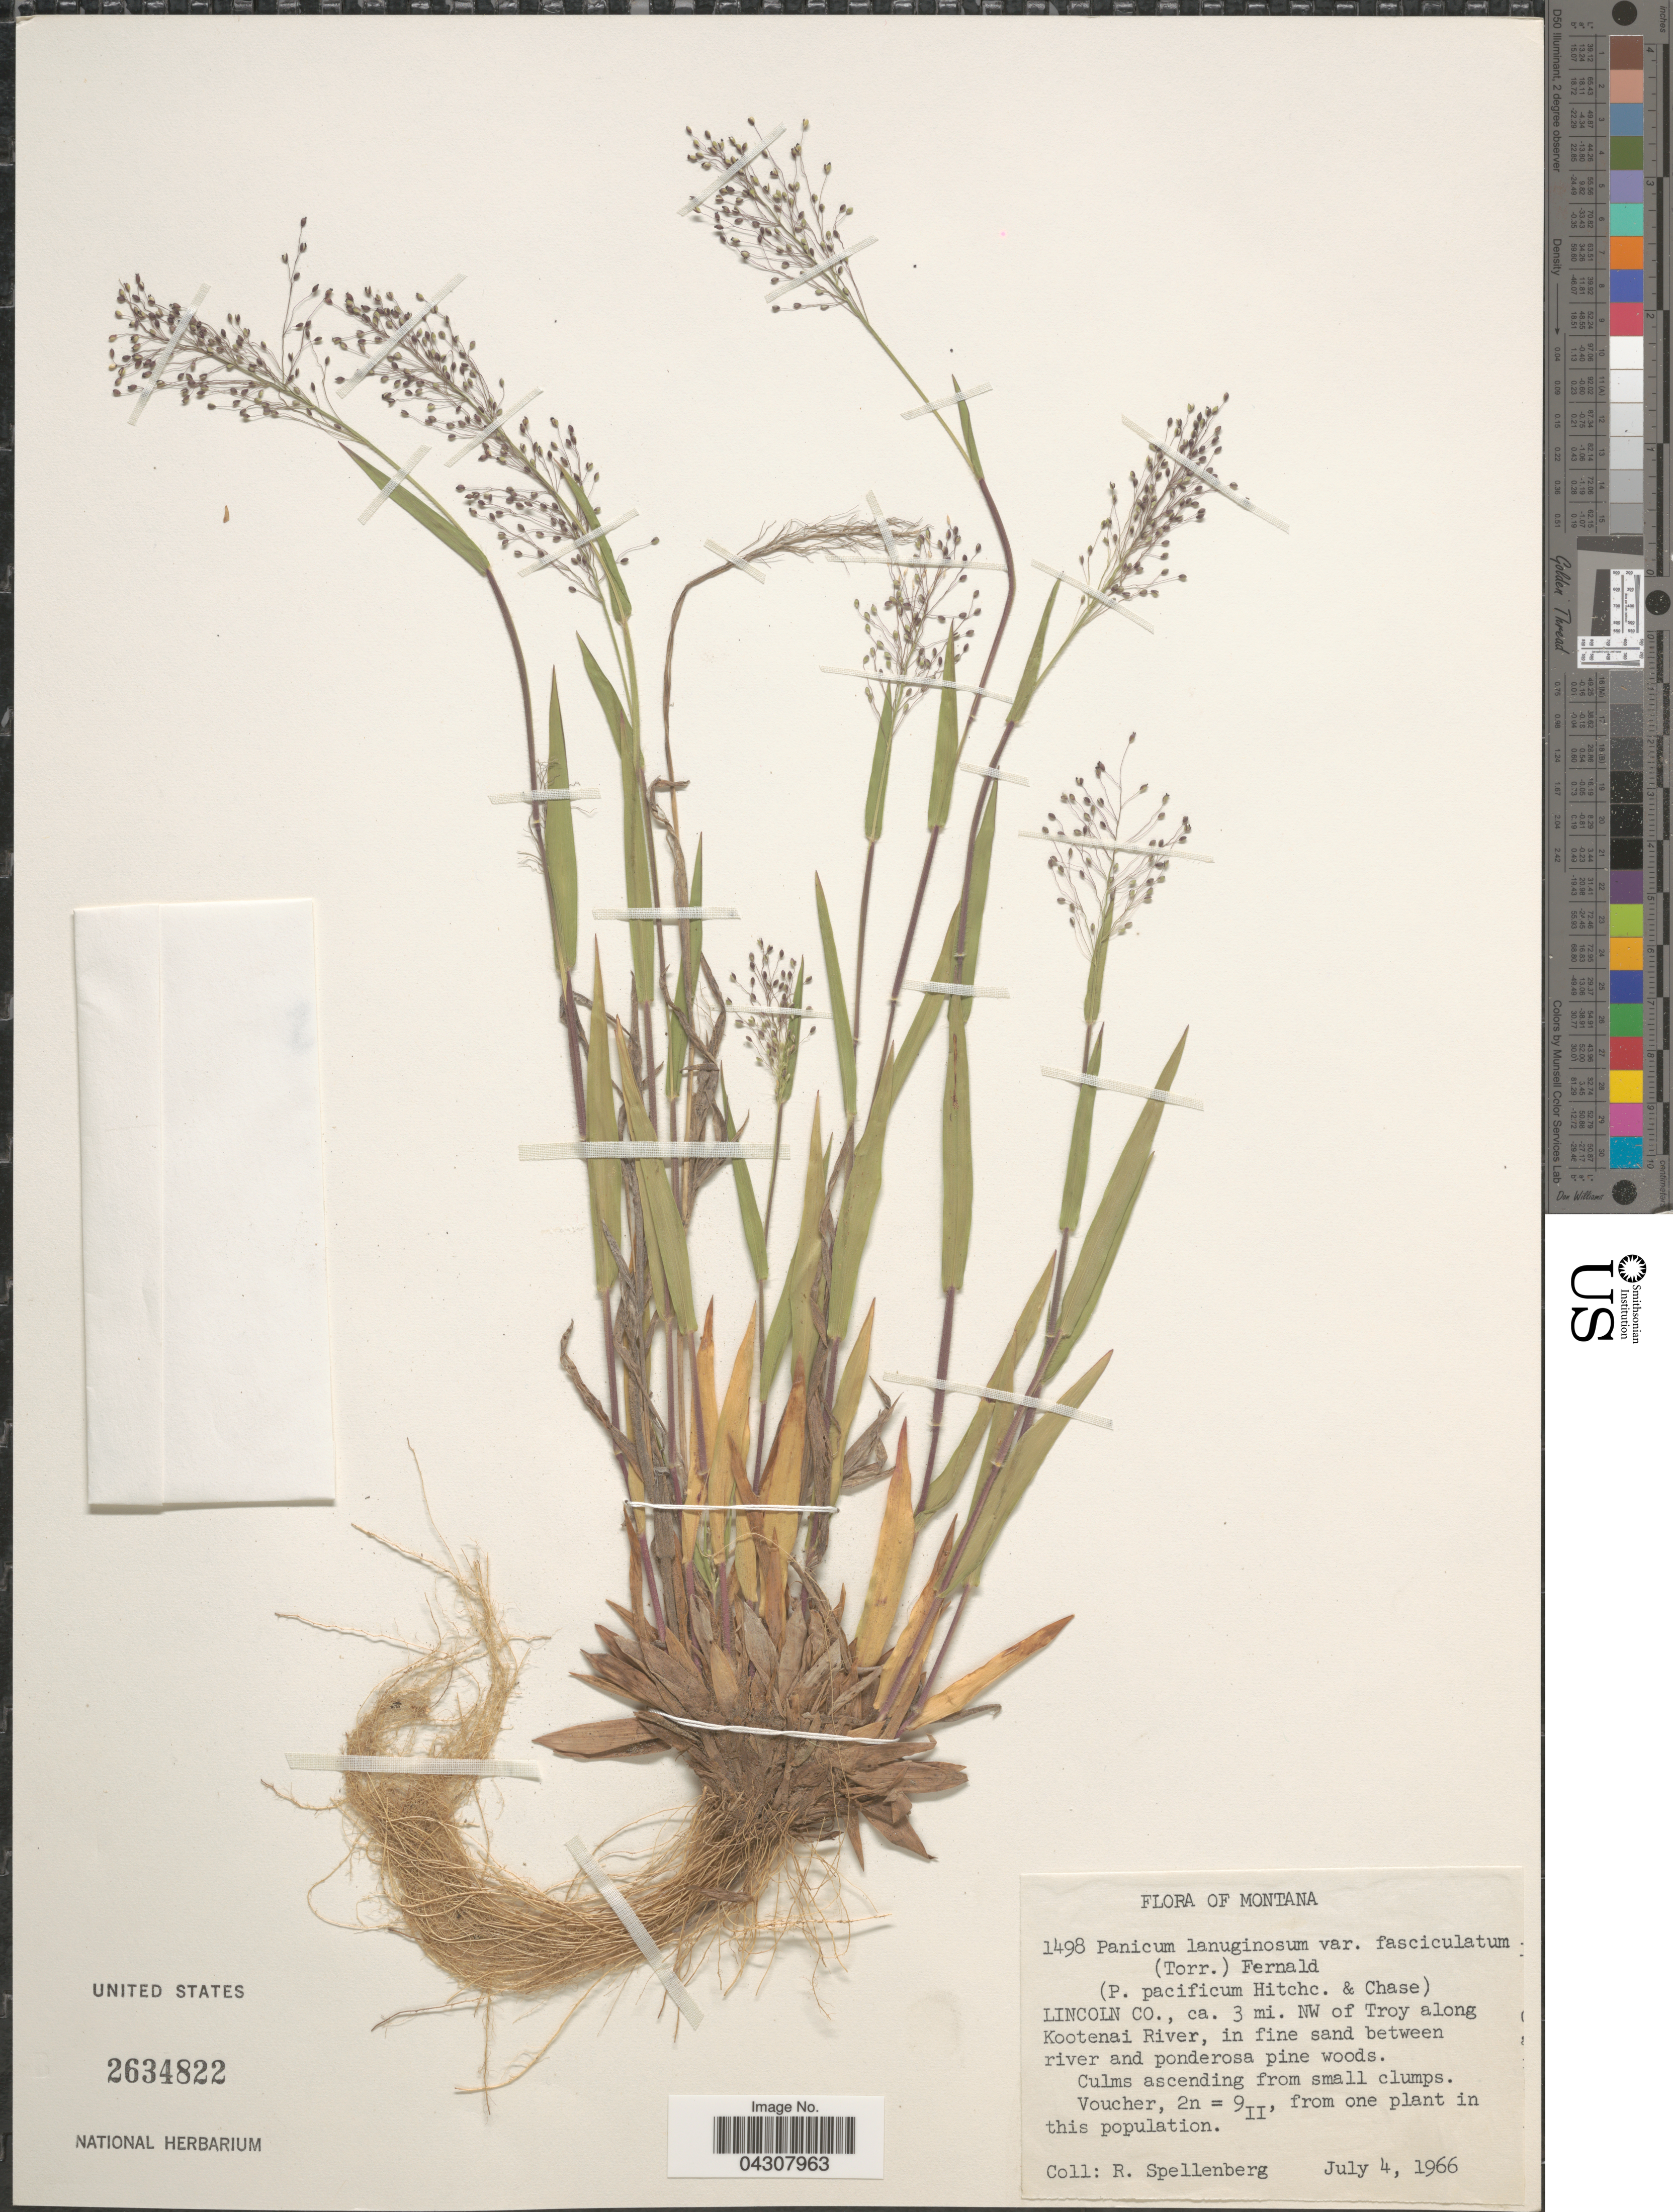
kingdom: Plantae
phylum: Tracheophyta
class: Liliopsida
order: Poales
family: Poaceae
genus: Dichanthelium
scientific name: Dichanthelium acuminatum var. acuminatum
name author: (Sw.) Gould & C.A. Clark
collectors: R. Spellenberg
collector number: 1498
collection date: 1966-07-04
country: United States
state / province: Montana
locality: Lincoln Co., ca. 3 mi. NW of Troy along Kootenai River, in fine sand between river and ponderosa pine woods.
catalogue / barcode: US 2634822